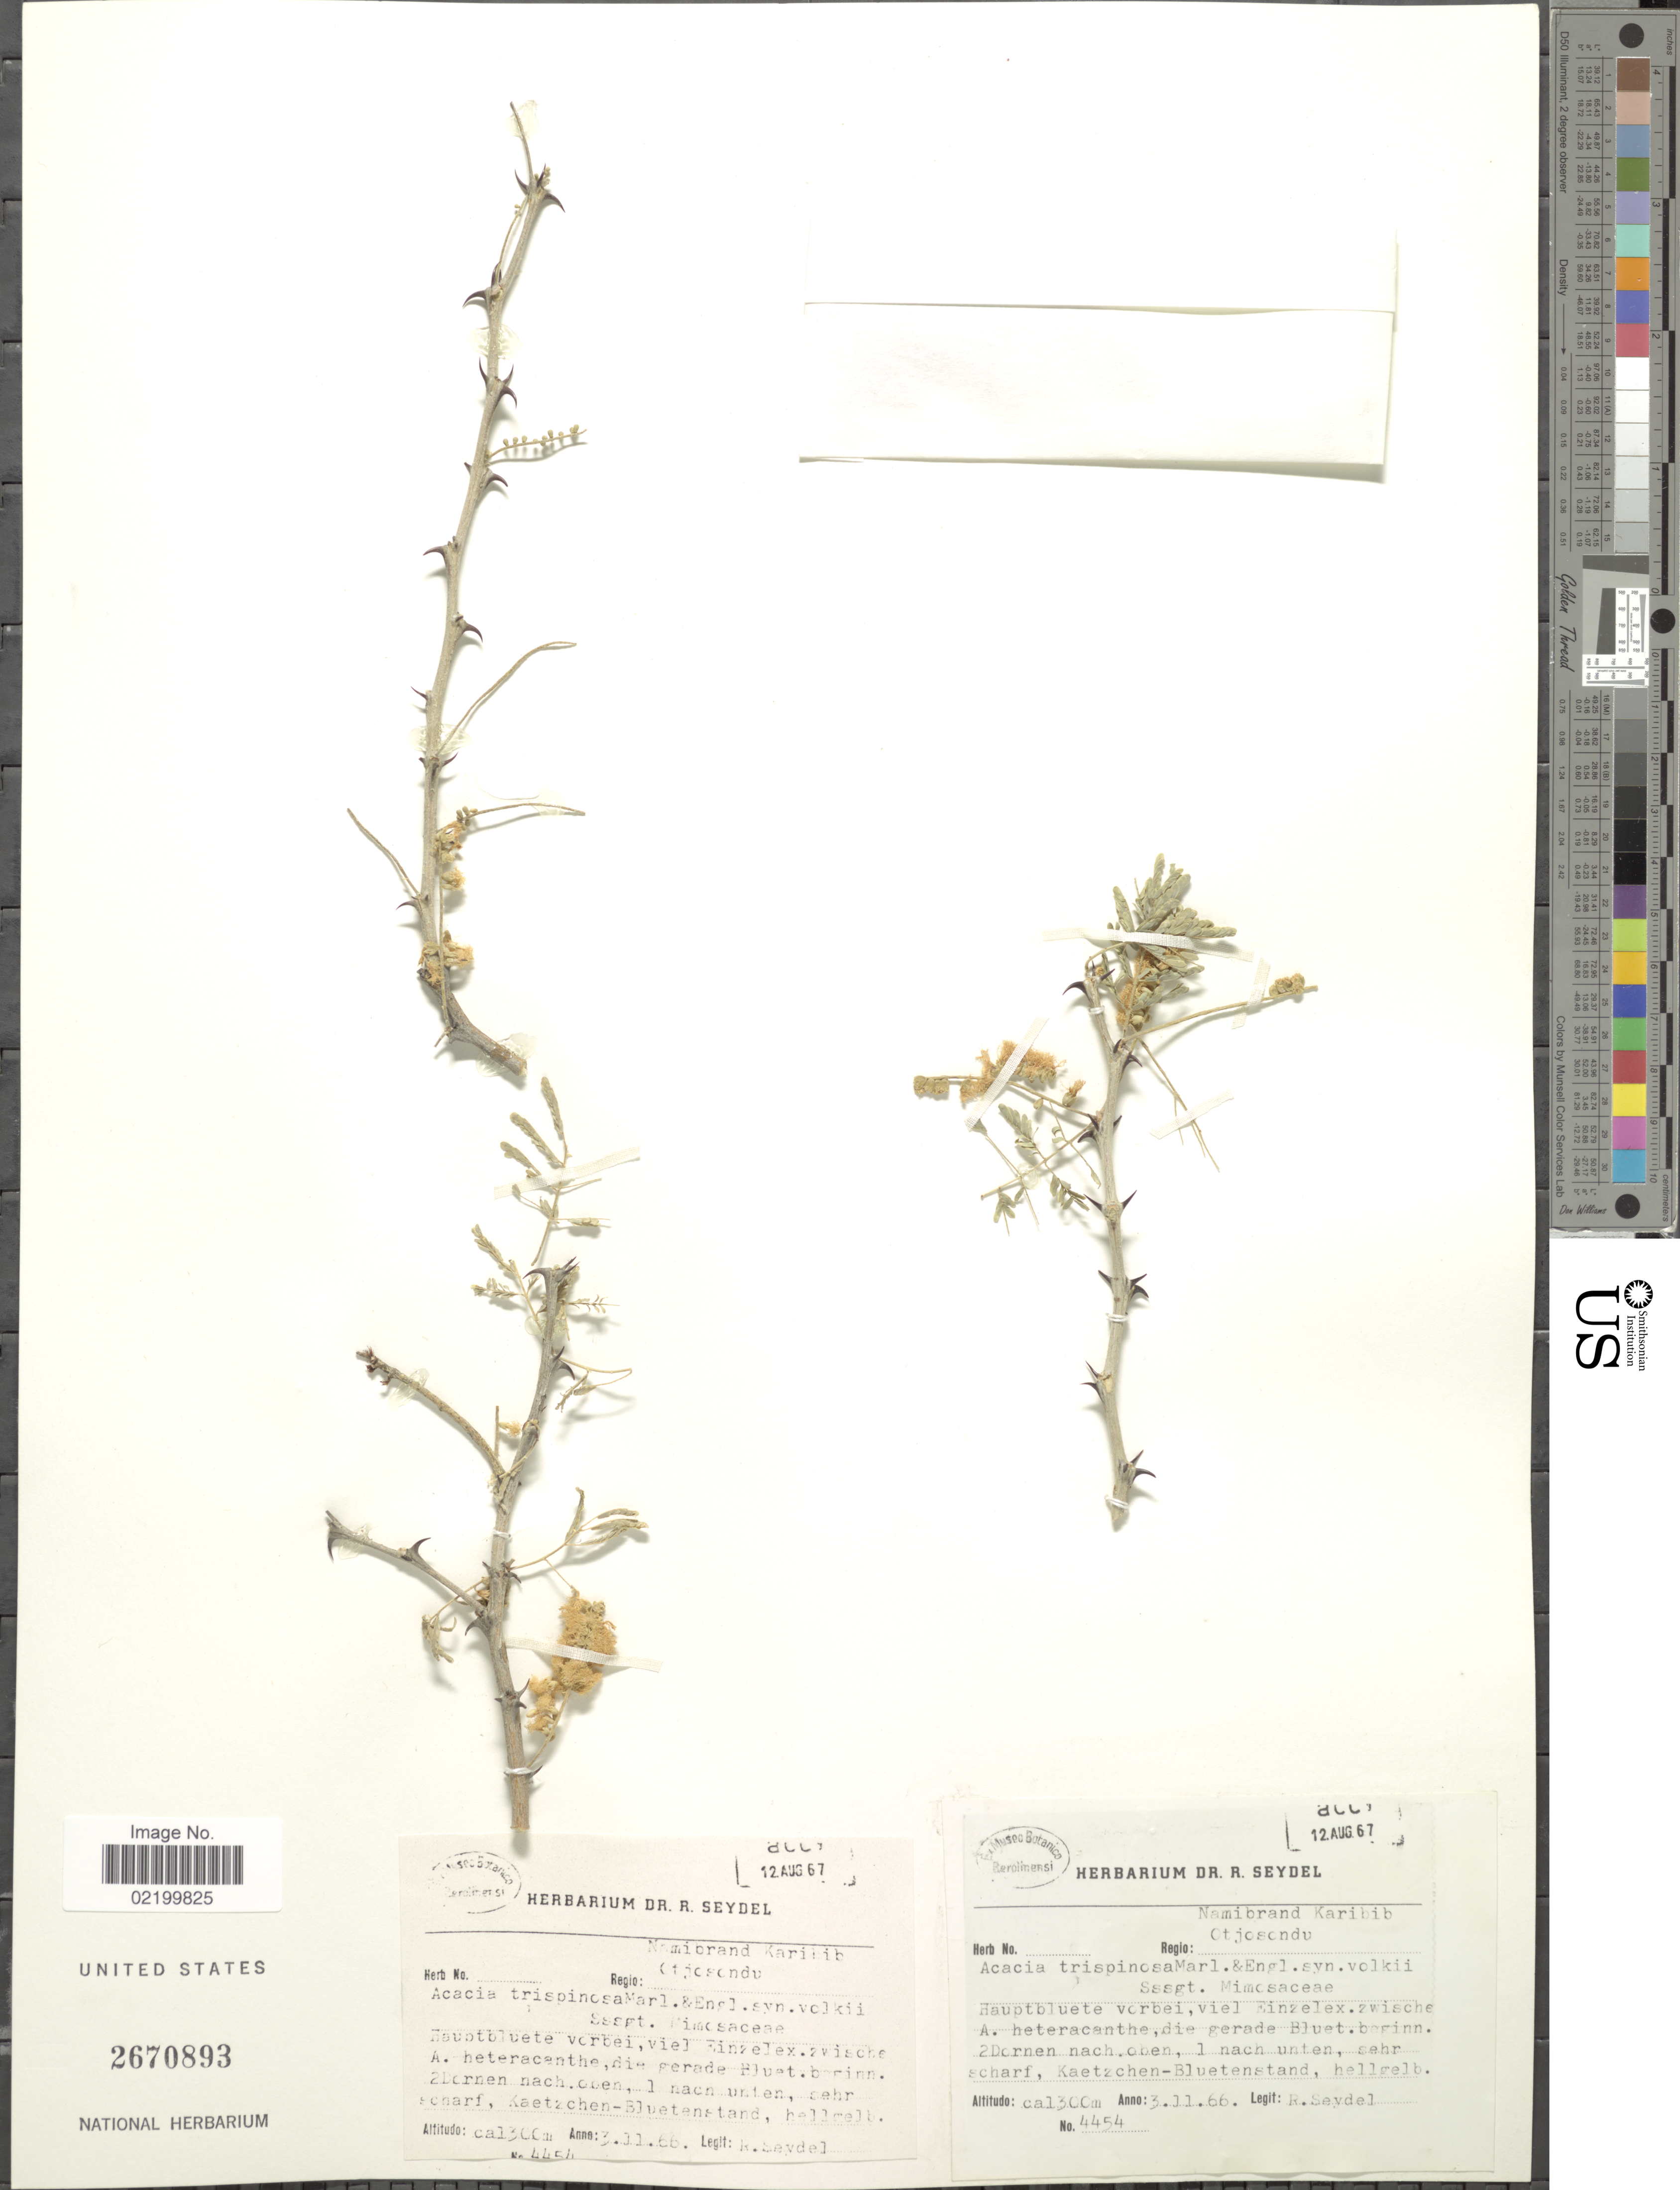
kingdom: Plantae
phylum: Tracheophyta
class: Magnoliopsida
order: Fabales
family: Fabaceae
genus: Senegalia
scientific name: Senegalia senegal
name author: (L.) Britton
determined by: Strong, M. T., (US), Smithsonian Institution - National Museum of Natural History (UNITED STATES)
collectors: R. Seydel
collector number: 4454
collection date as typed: Transcribed d/m/y: 3/11/66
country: Namibia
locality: Namibrand Karibib. Otjosondu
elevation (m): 1300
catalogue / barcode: US 2670893